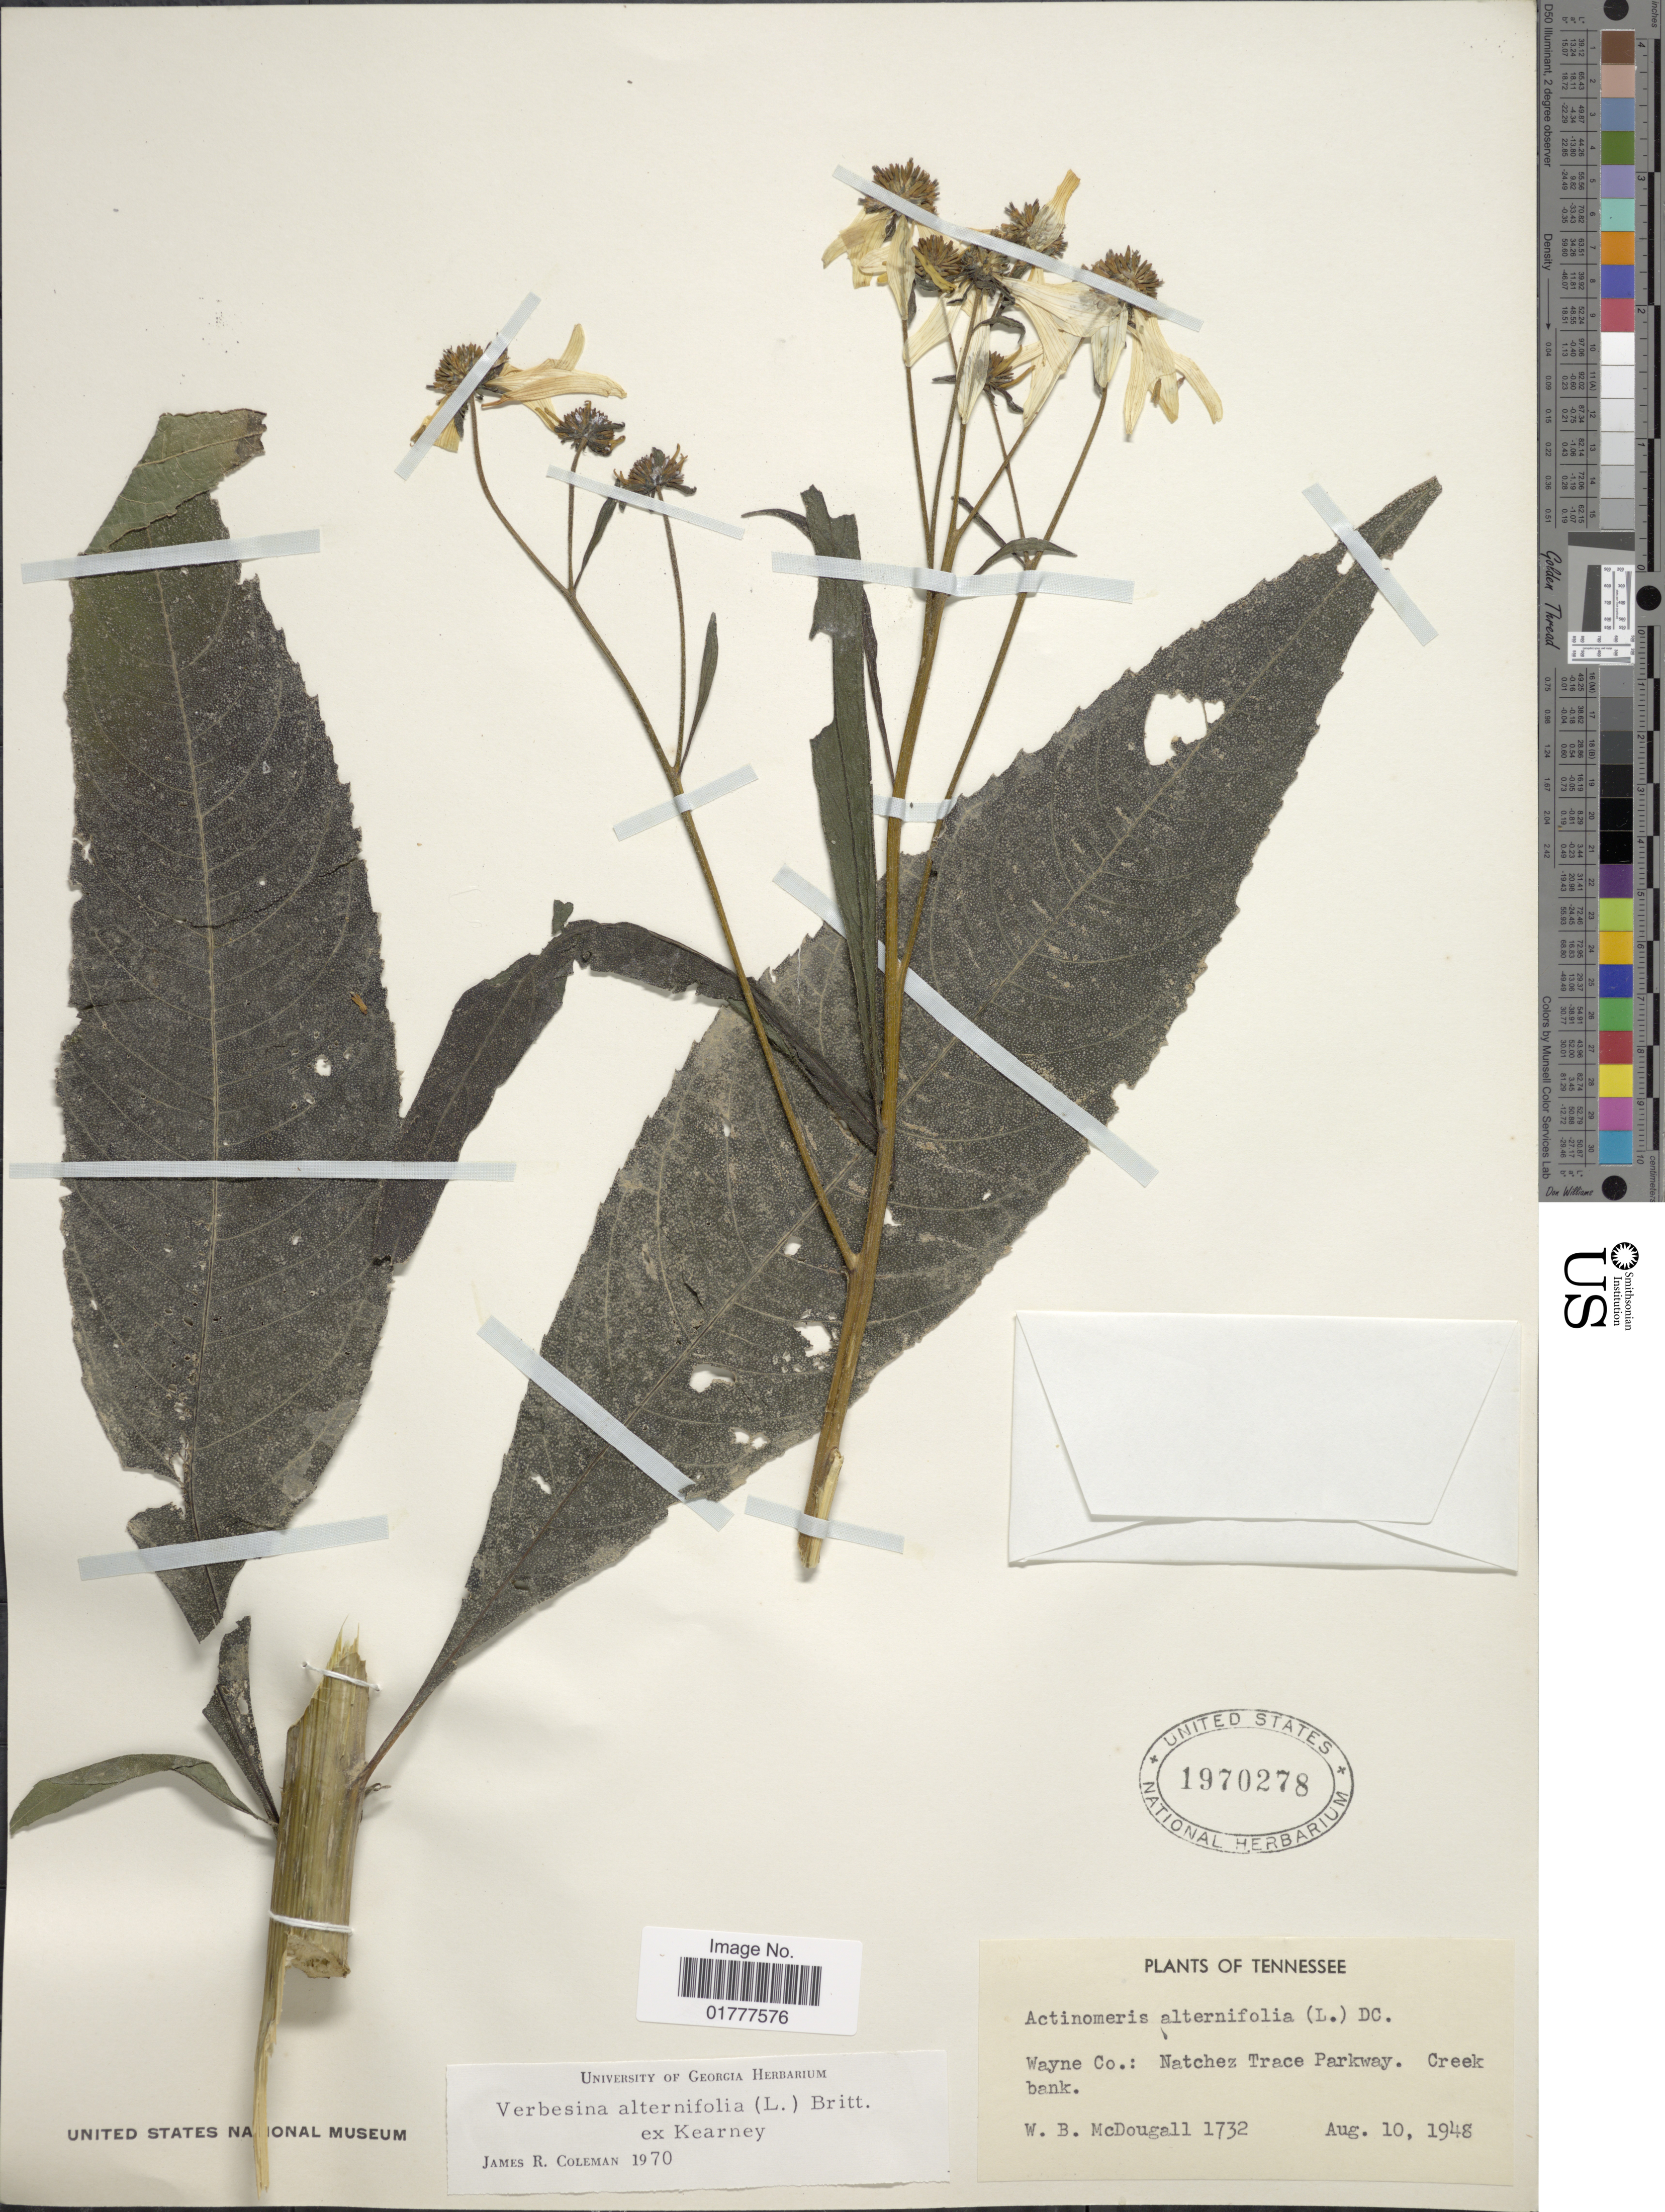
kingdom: Plantae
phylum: Tracheophyta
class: Magnoliopsida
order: Asterales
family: Asteraceae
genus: Actinomeris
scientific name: Actinomeris alternifolia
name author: (L.) DC.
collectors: W. B. McDougall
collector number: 1732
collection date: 1948-08-10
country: United States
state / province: Tennessee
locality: Wayne Co.: Natchez Trace Parkway. Creek bank.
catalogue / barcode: US 1970278